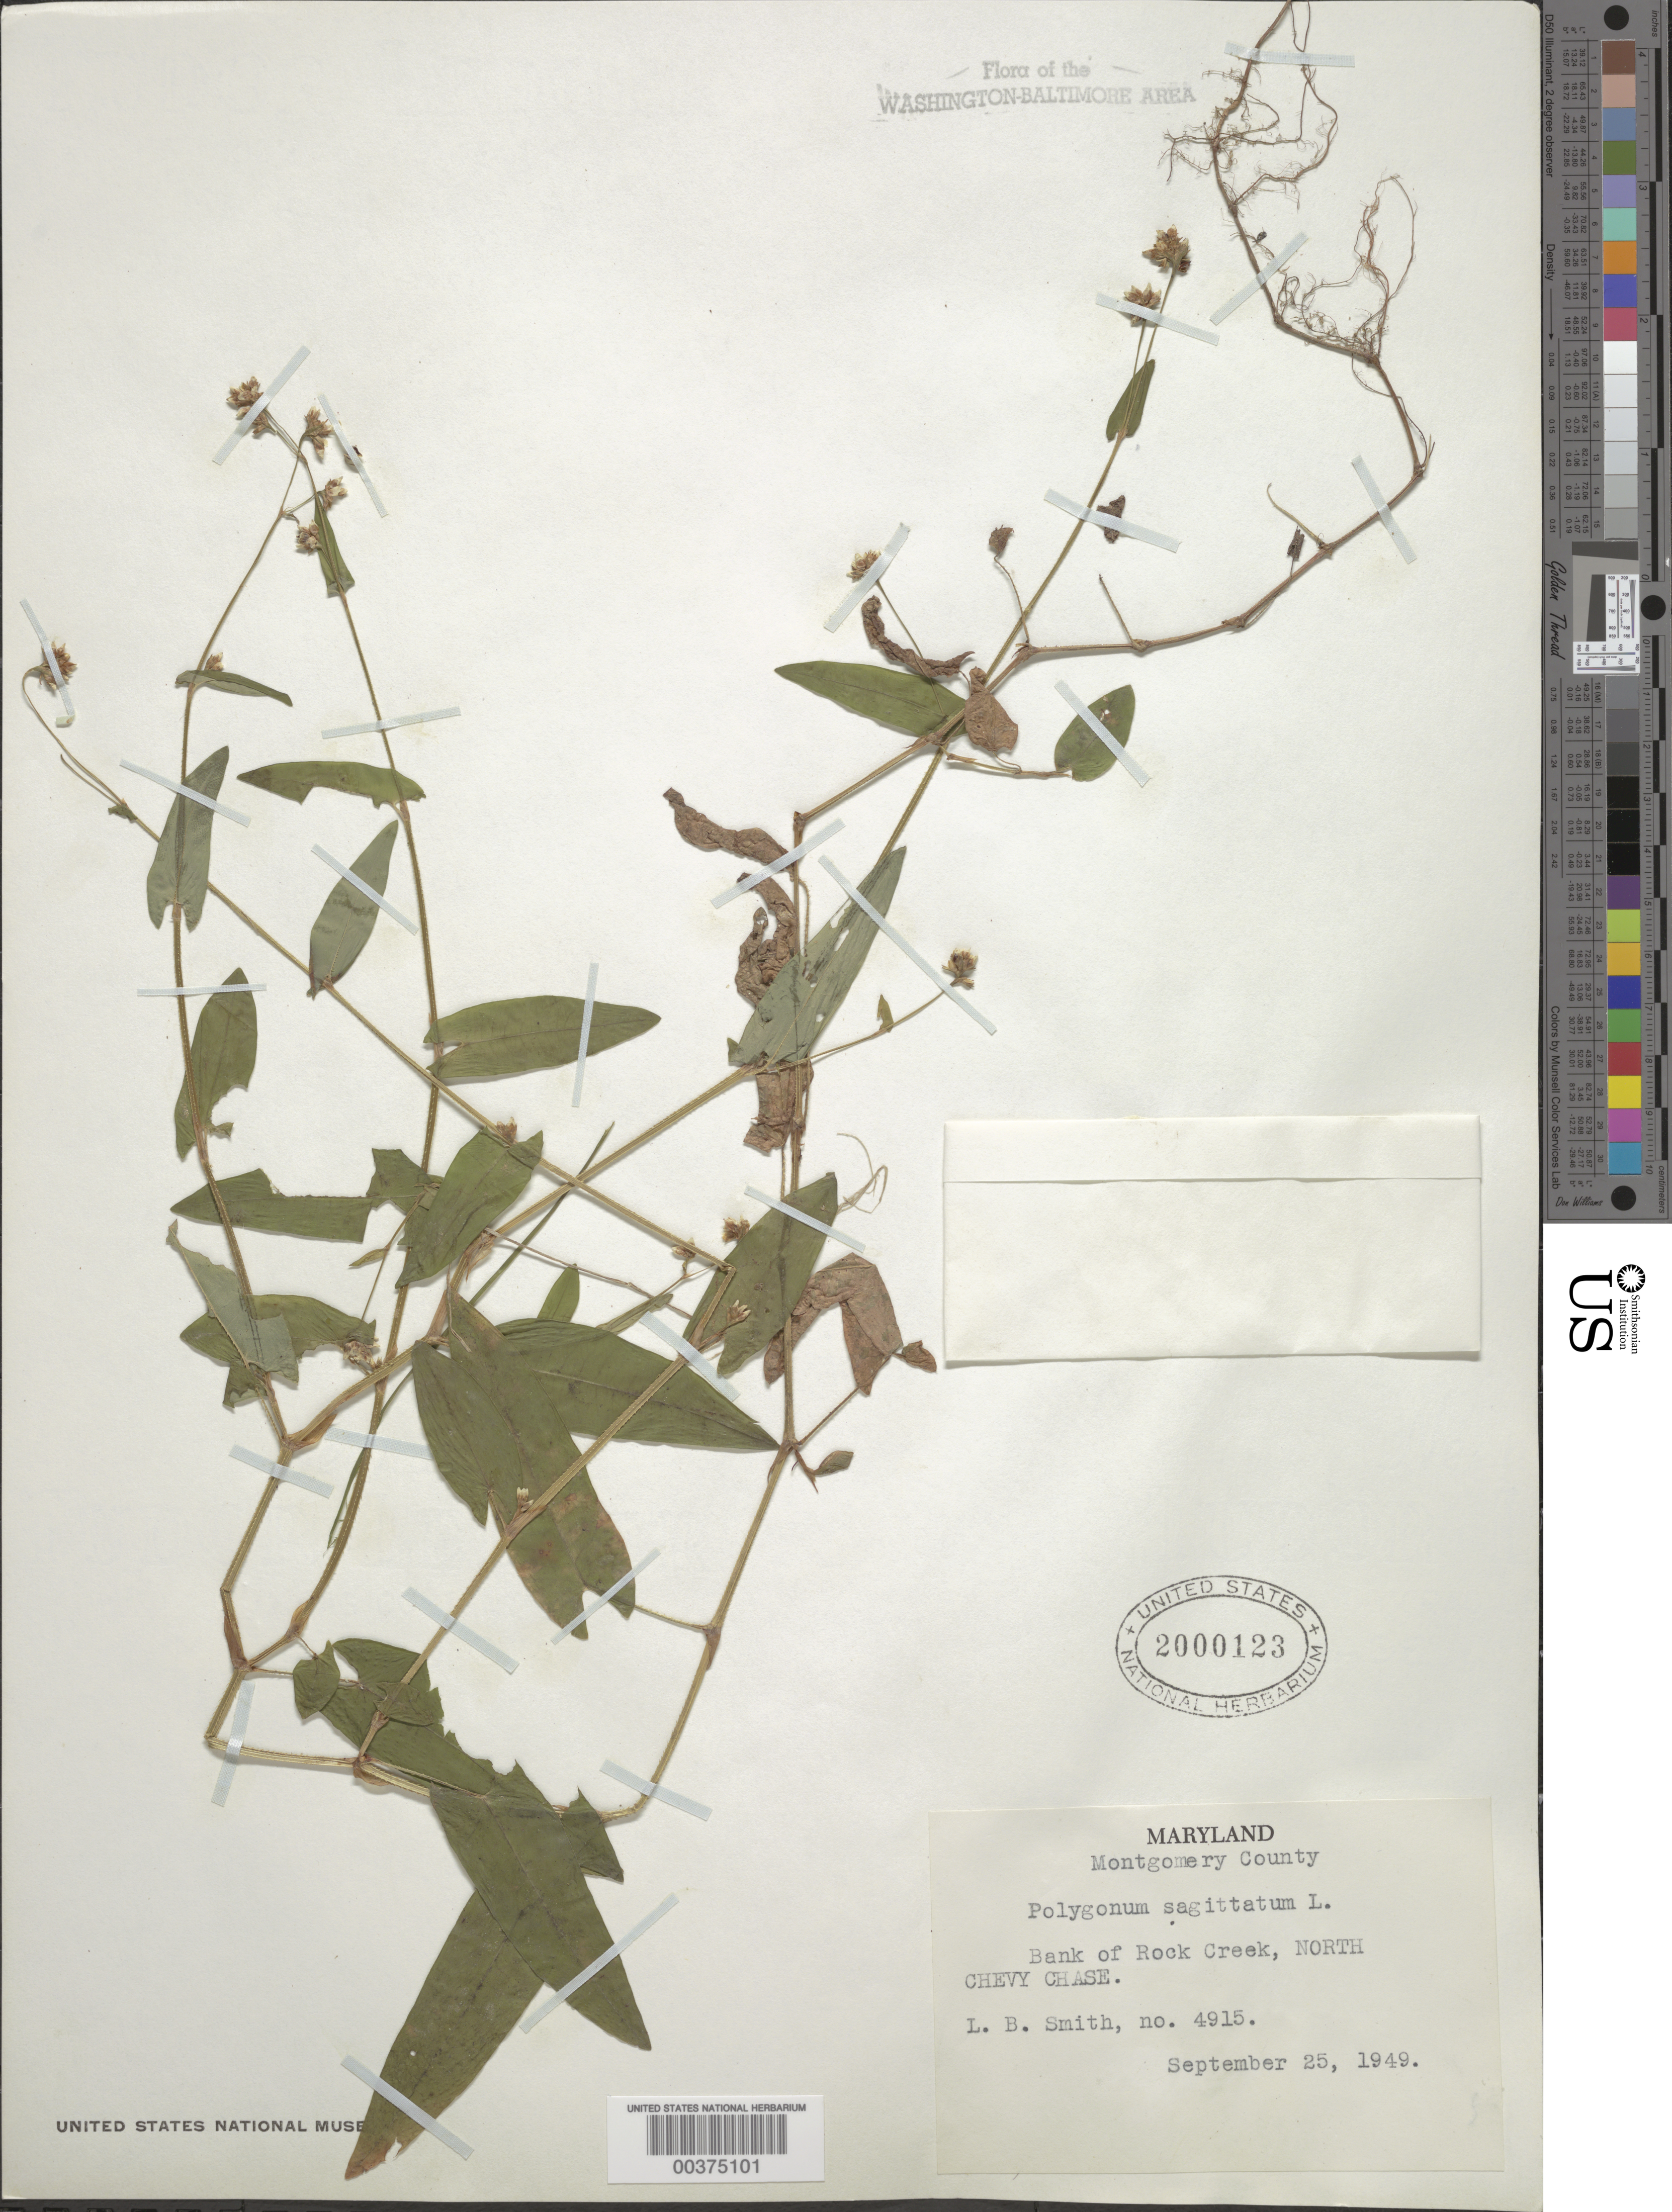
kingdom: Plantae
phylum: Tracheophyta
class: Magnoliopsida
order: Caryophyllales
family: Polygonaceae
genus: Persicaria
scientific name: Persicaria sagittata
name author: (L.) H. Gross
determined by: Atha, D. E.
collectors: L. Smith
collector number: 4915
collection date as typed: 25 Sep 1949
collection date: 1949-09-25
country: United States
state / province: Maryland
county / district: Montgomery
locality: Rock Creek, north Chevy Chase Rock Creek Park and Vicinity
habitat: Bank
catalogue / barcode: US 2000123